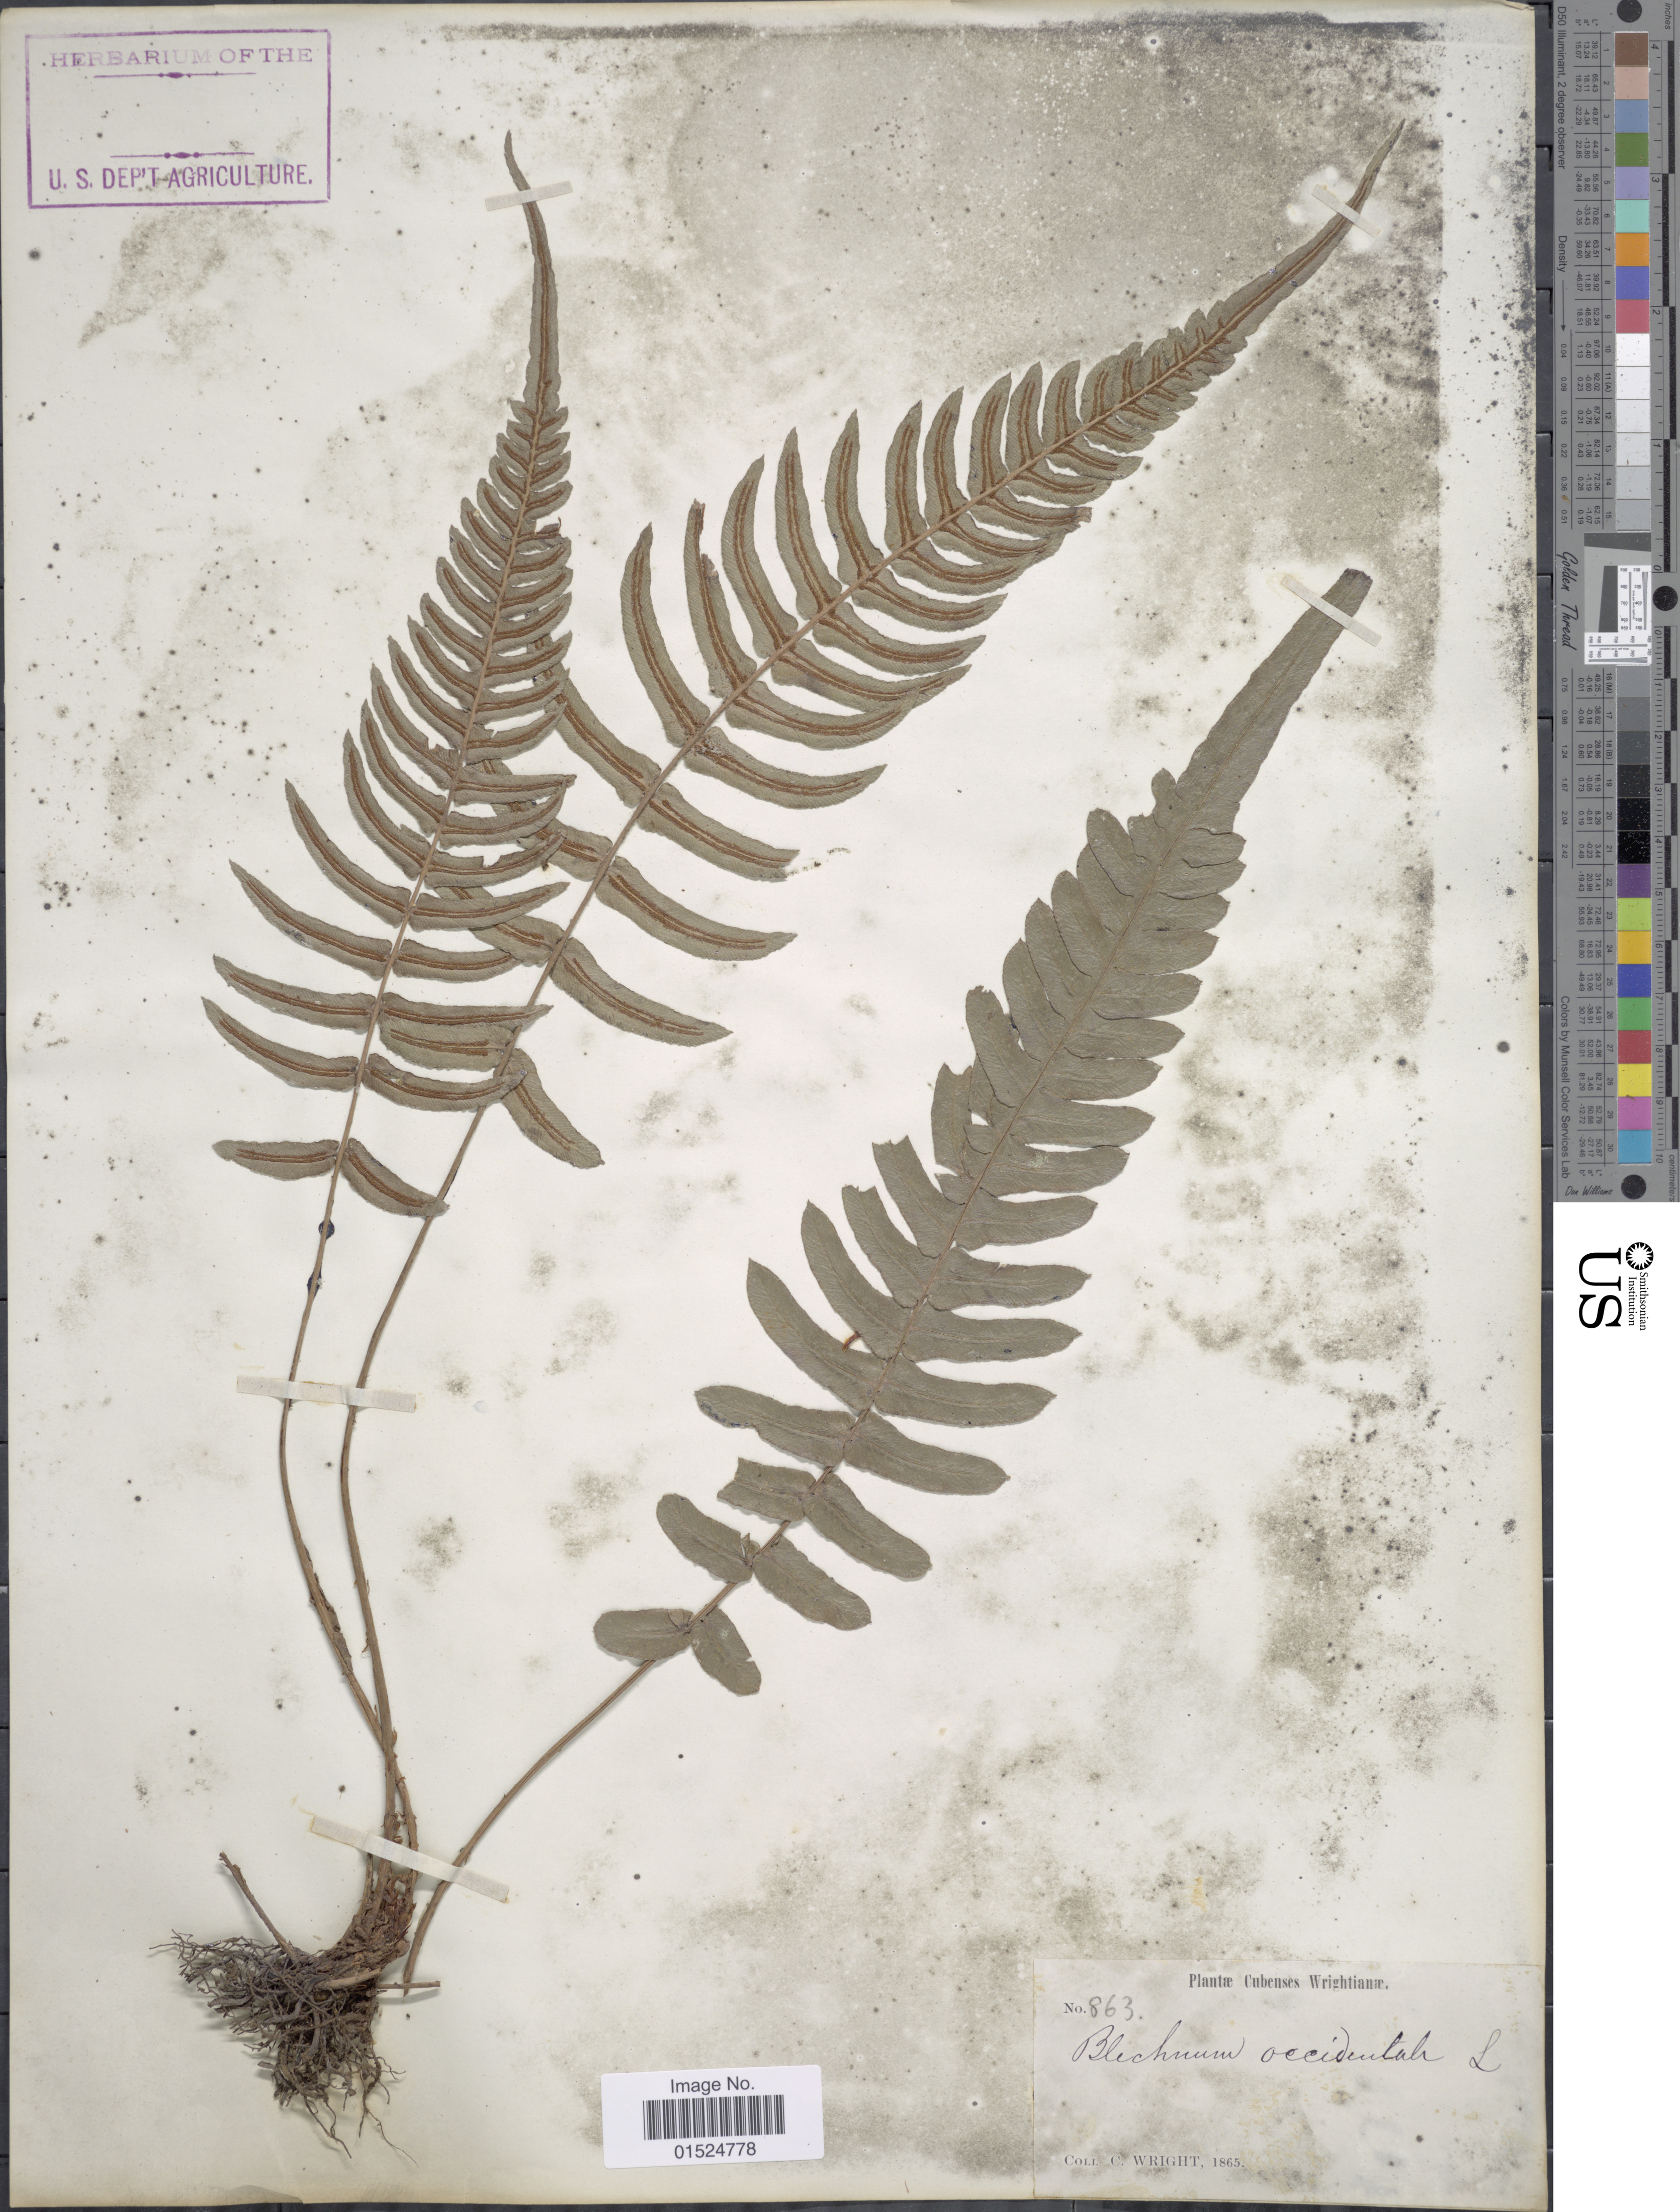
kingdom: Plantae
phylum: Tracheophyta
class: Polypodiopsida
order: Polypodiales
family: Blechnaceae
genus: Blechnum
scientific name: Blechnum glandulosum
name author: Link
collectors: C. Wright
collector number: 863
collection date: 1865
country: Cuba